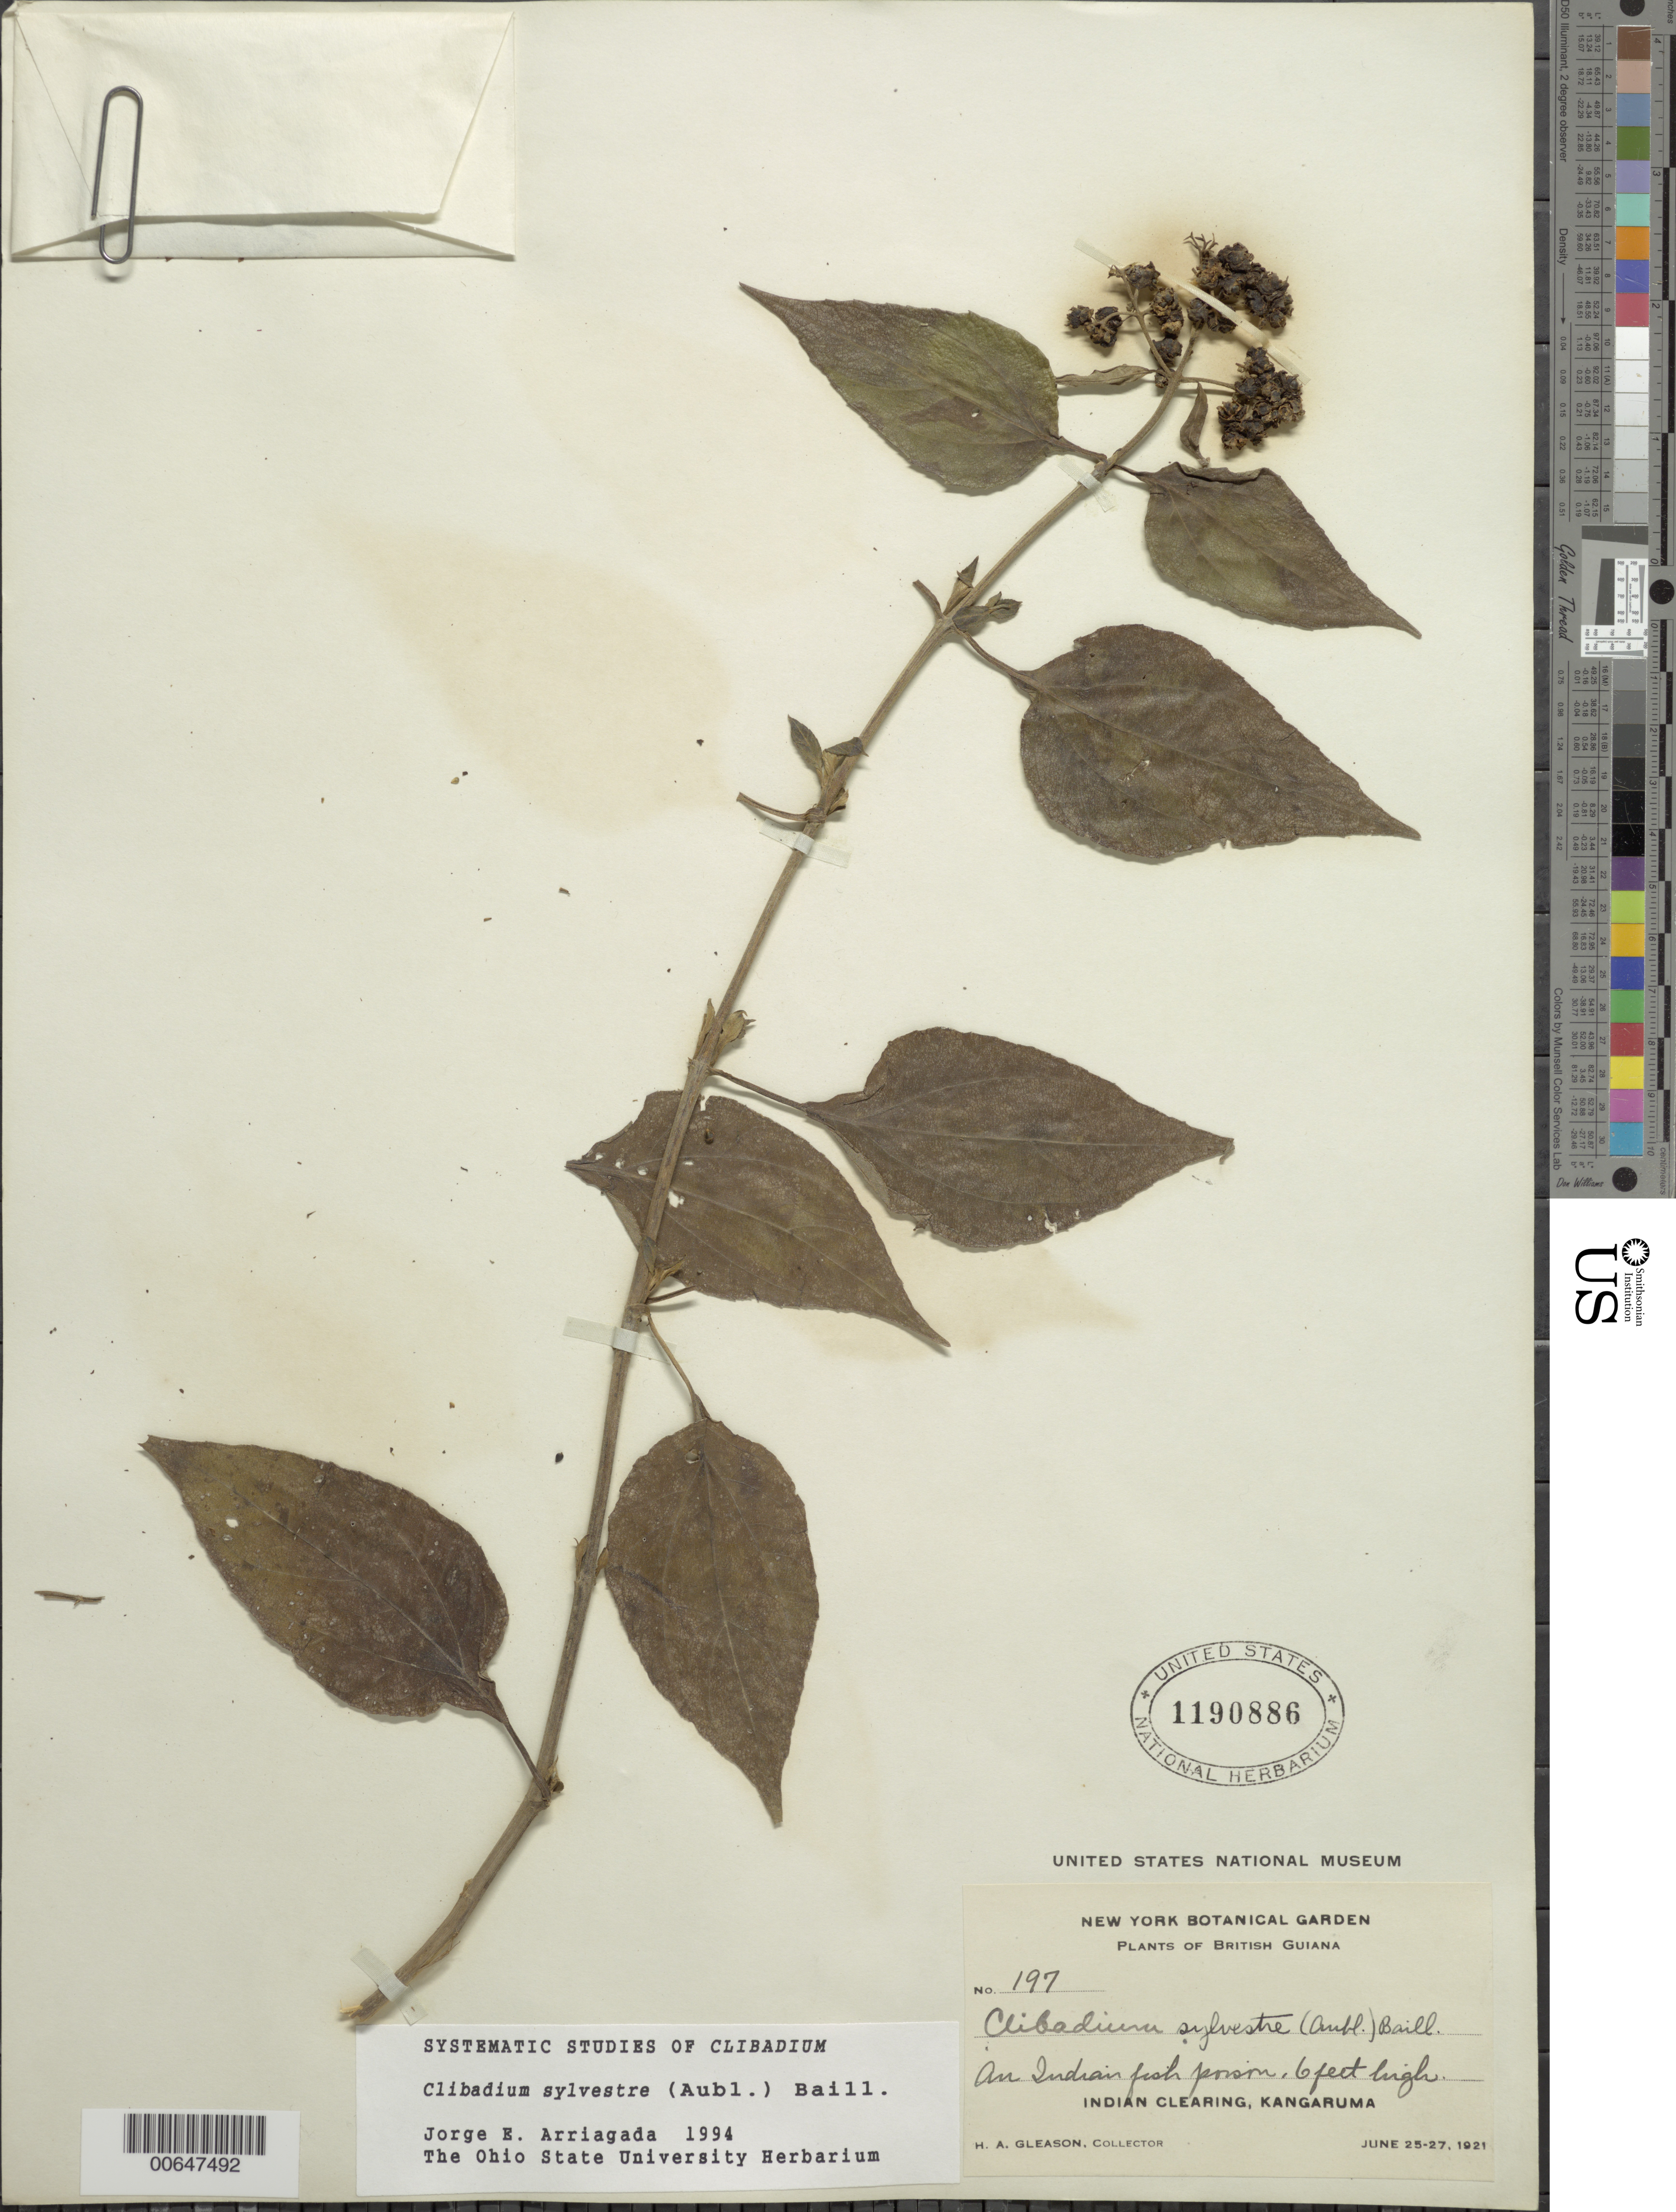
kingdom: Plantae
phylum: Tracheophyta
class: Magnoliopsida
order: Asterales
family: Asteraceae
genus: Clibadium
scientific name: Clibadium sylvestre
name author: (Aubl.) Baill.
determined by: Pruski, J. F.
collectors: H. A. Gleason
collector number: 197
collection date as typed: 25-Jun-21 to 27-Jun-21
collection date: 1921-06-25/1921-06-27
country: Guyana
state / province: Potaro-Siparuni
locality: Kangaruma, Indian clearing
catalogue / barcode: US 1190886